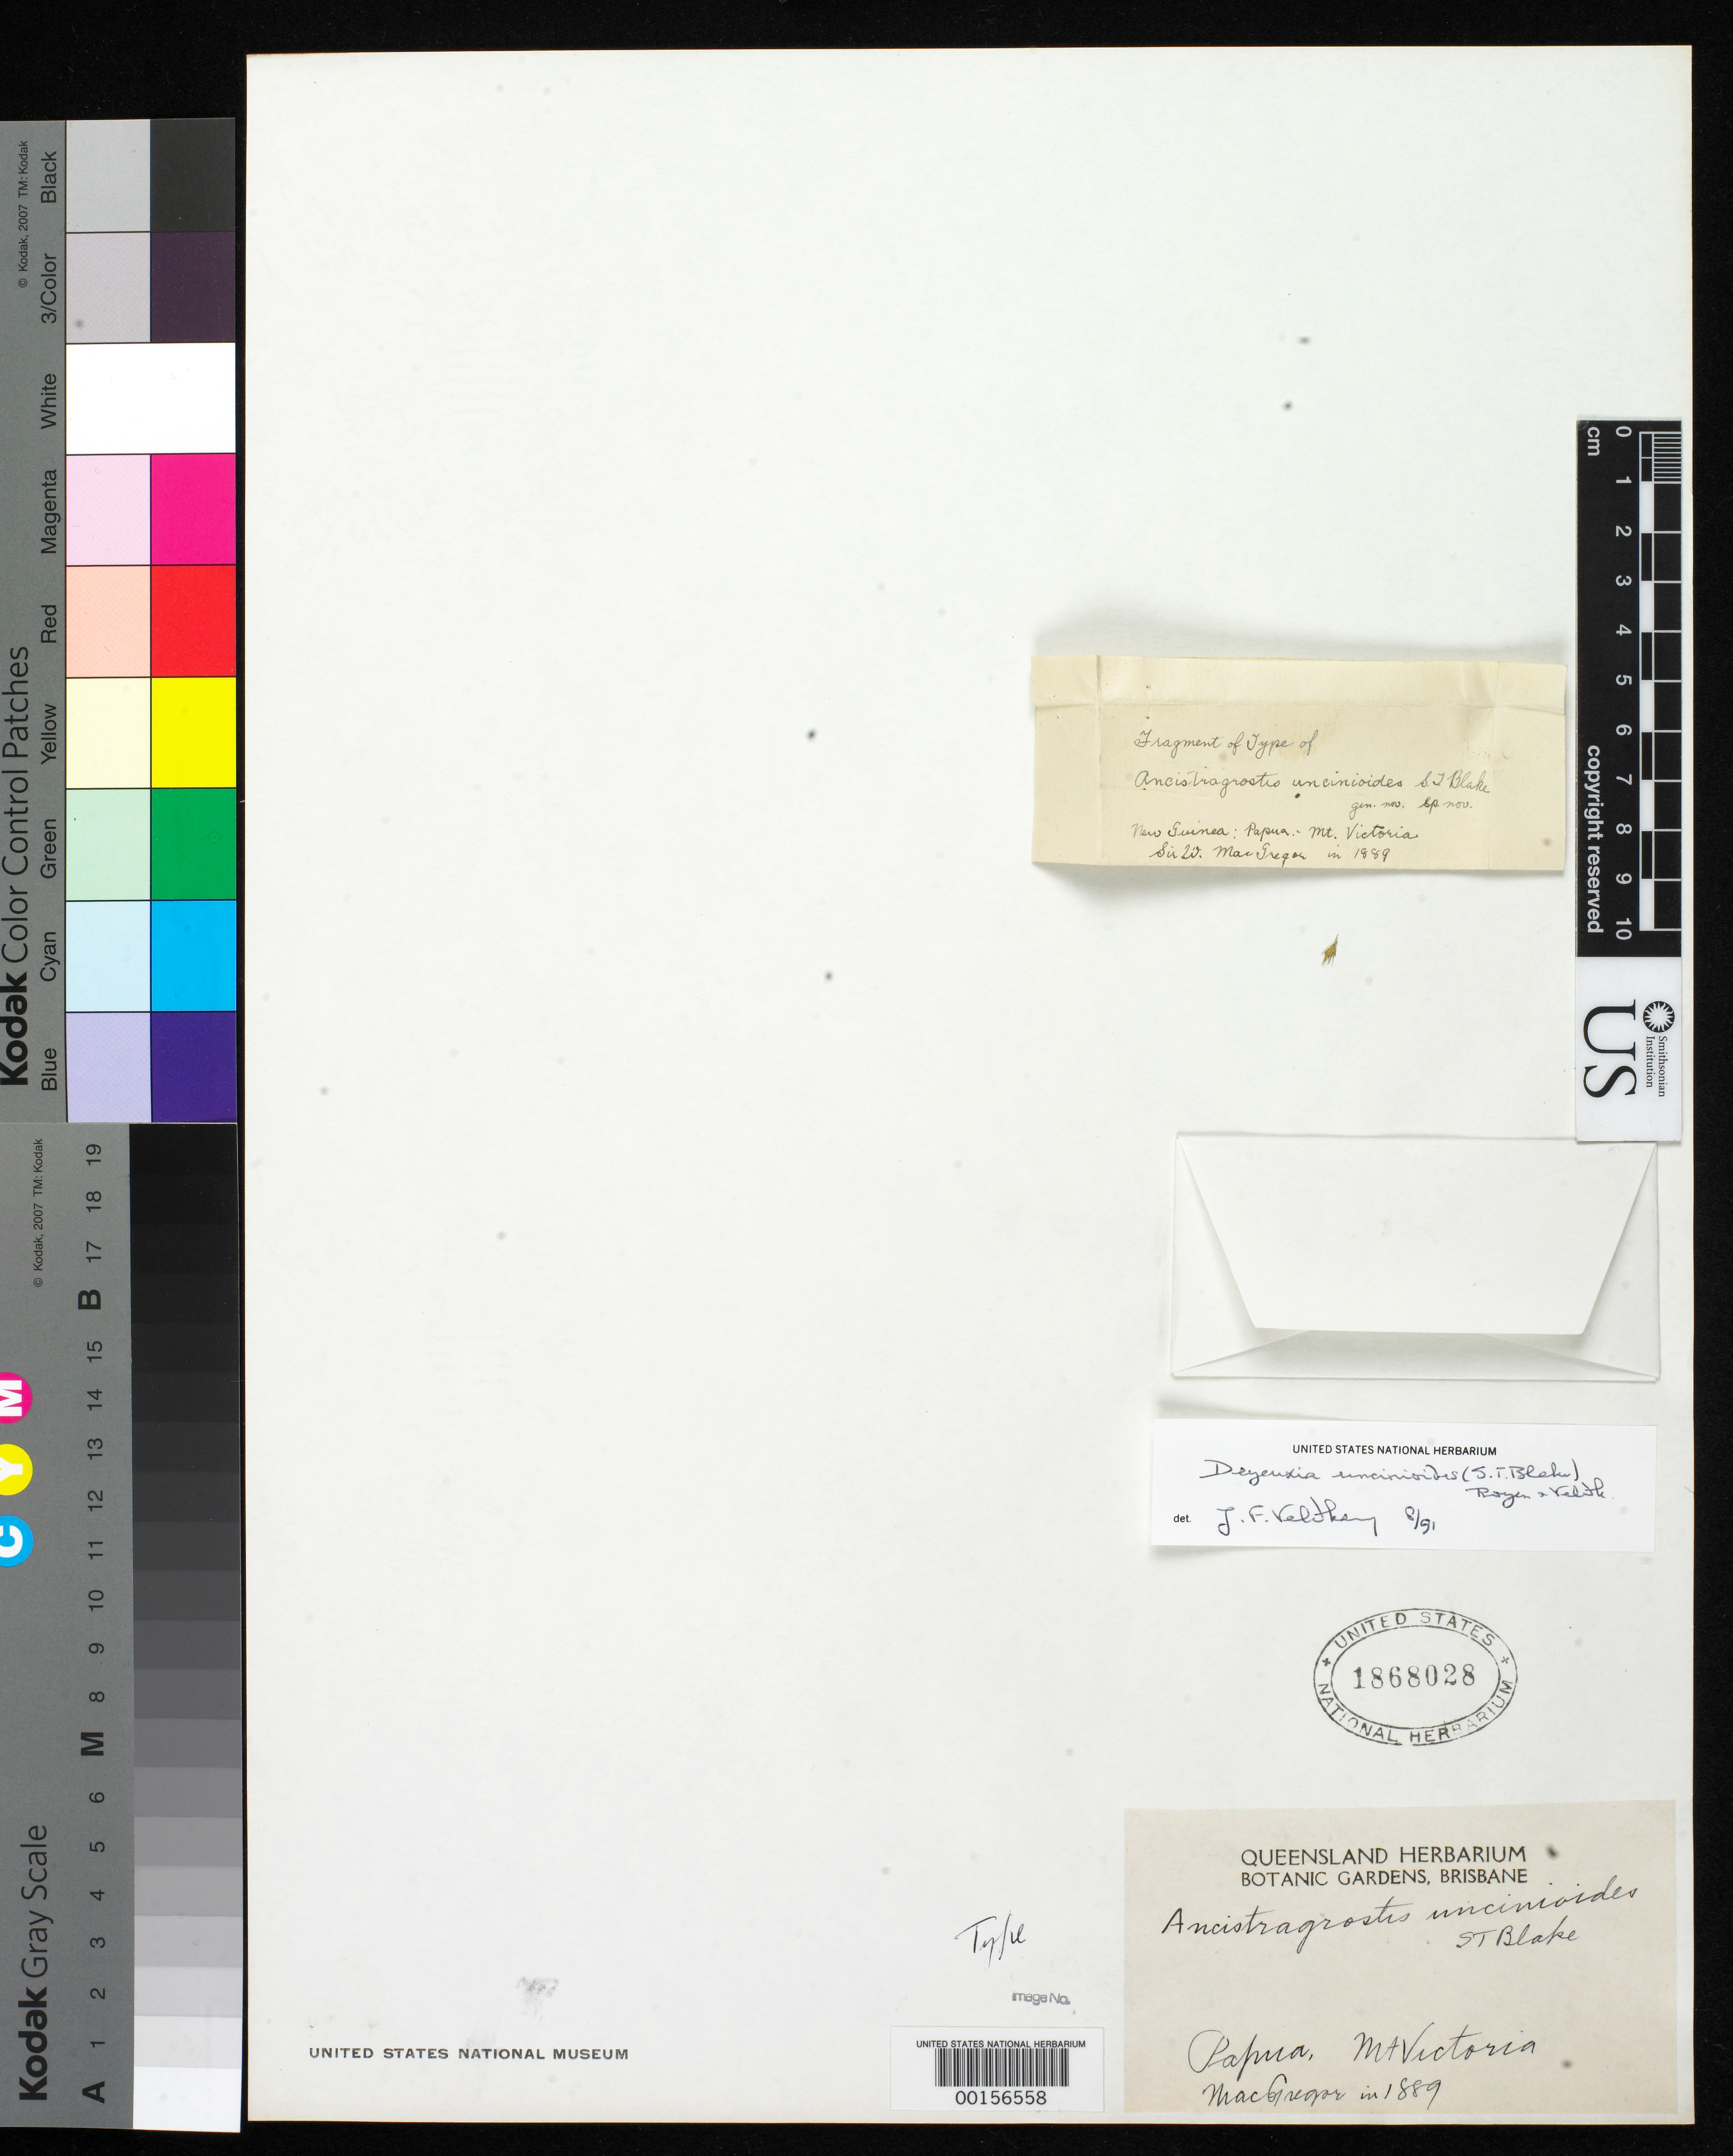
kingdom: Plantae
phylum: Tracheophyta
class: Liliopsida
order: Poales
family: Poaceae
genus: Ancistragrostis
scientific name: Ancistragrostis uncinioides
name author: S.T. Blake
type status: Type Fragment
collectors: W. Macgregor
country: Papua New Guinea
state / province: Central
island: New Guinea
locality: Mt. Victoria.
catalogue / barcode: US 1868028